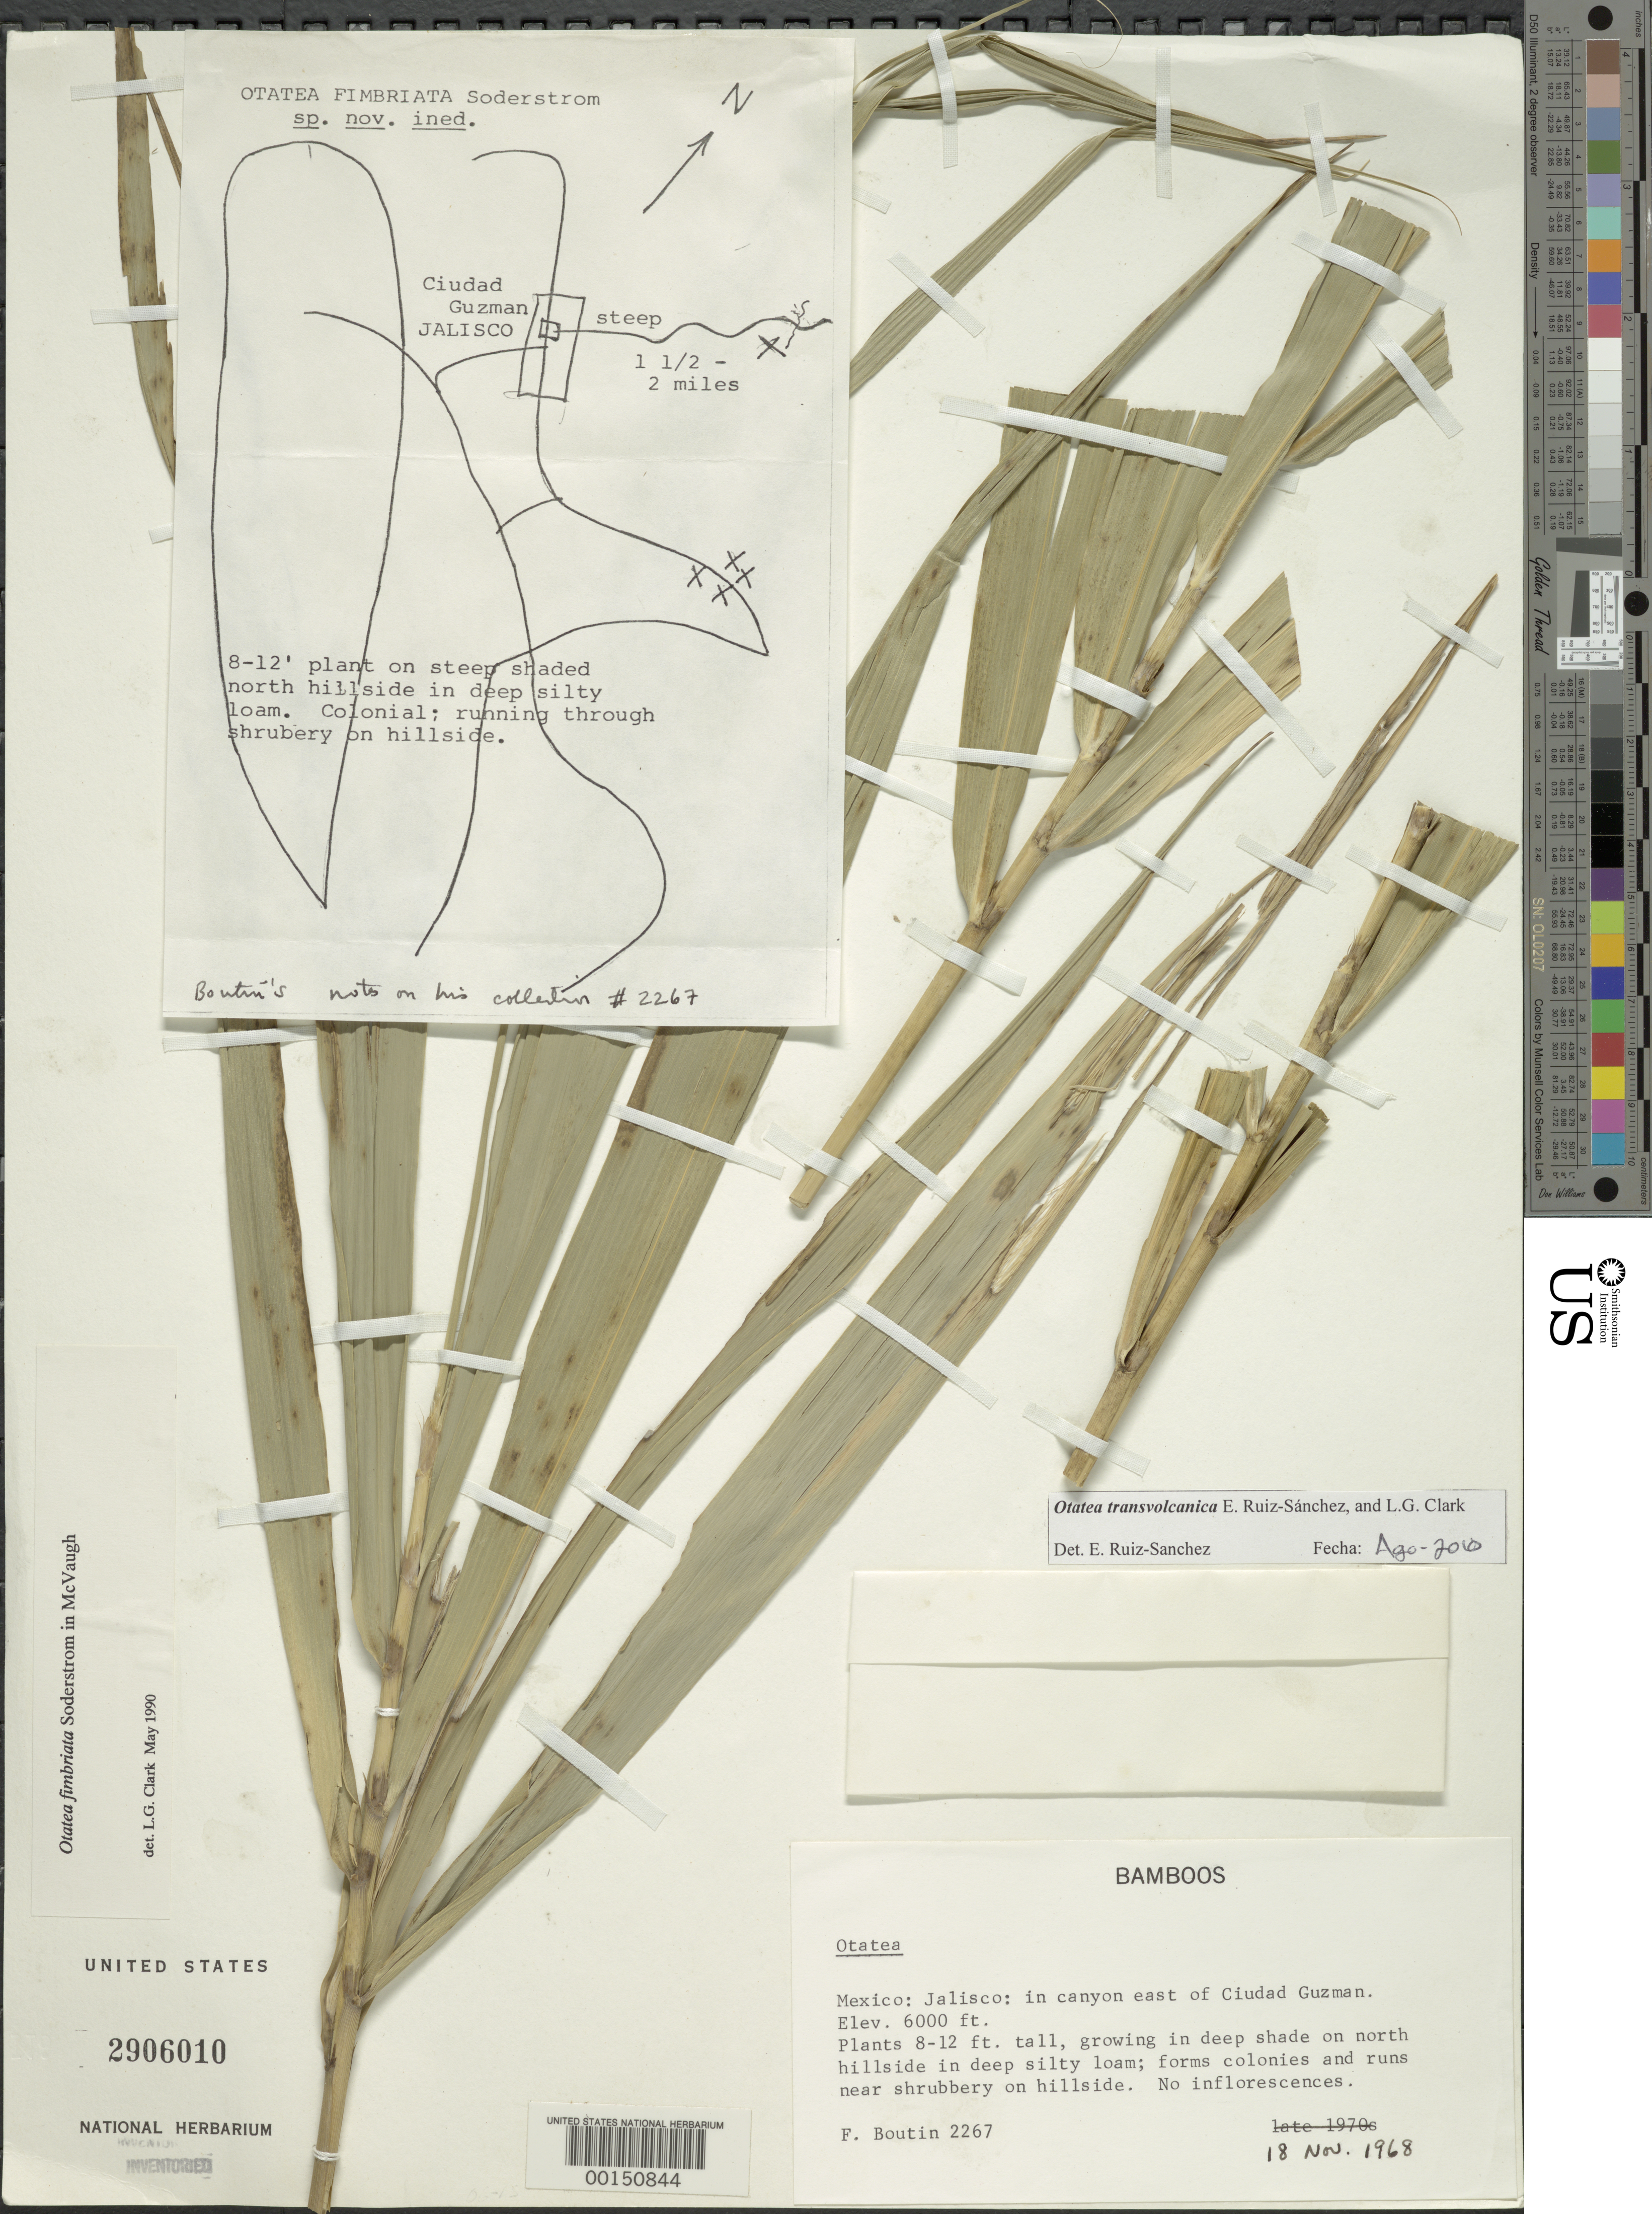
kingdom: Plantae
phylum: Tracheophyta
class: Liliopsida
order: Poales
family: Poaceae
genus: Otatea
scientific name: Otatea transvolcanica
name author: Ruíz-Sanchez & L.G. Clark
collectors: F. Boutin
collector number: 2267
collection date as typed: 18 Nov 1968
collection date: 1968-11-18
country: Mexico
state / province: Jalisco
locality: Canyon E of Cuidad Guzman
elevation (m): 1830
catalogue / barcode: US 2906010